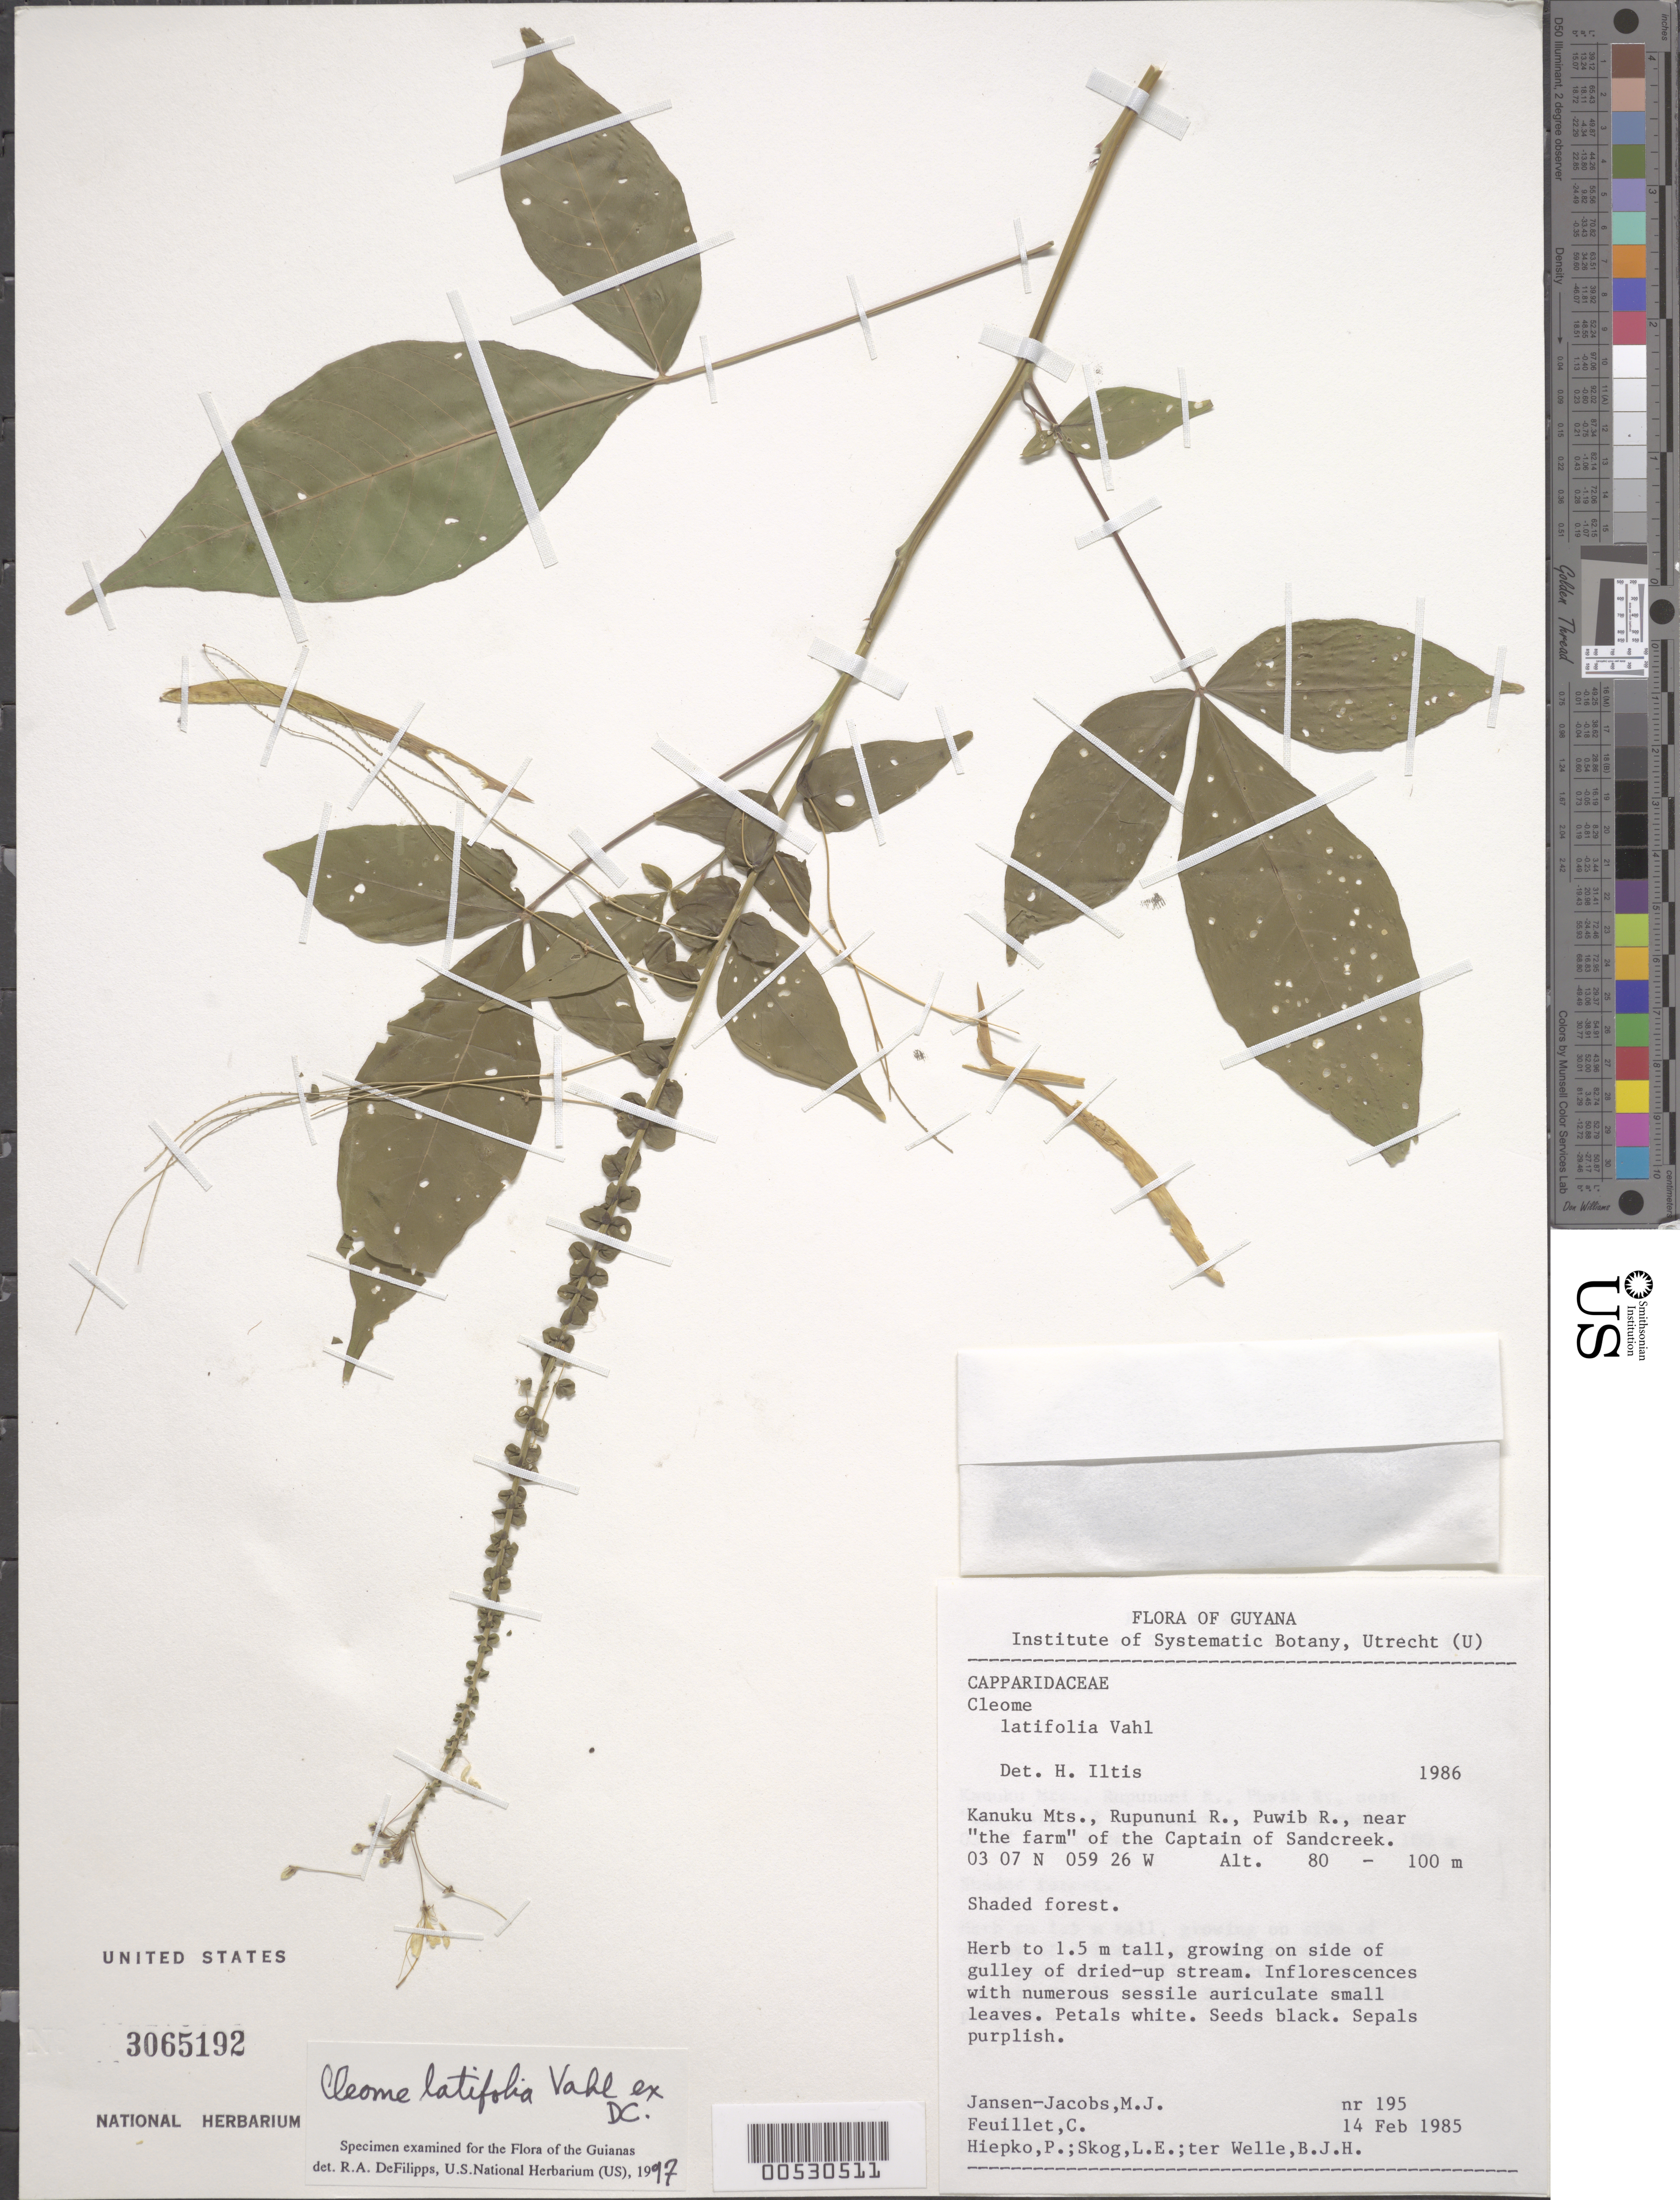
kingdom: Plantae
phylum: Tracheophyta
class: Magnoliopsida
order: Brassicales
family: Cleomaceae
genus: Tarenaya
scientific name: Tarenaya latifolia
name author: (Vahl ex DC.) Soares Neto & Roalson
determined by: Strong, M. T., (US), Smithsonian Institution - National Museum of Natural History (UNITED STATES)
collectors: M. J. Jansen-Jacobs, C. Feuillet, P. H. Hiepko, L. E. Skog & B. Welle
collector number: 195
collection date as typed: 14-Feb-85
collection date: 1985-02-14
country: Guyana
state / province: U. Takutu-U. Essequibo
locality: Kanuku Mts., Rupununi R., Puwib R. near "the farm" of the Captain of Sandcreek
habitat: Shaded forest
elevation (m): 80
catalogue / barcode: US 3065192